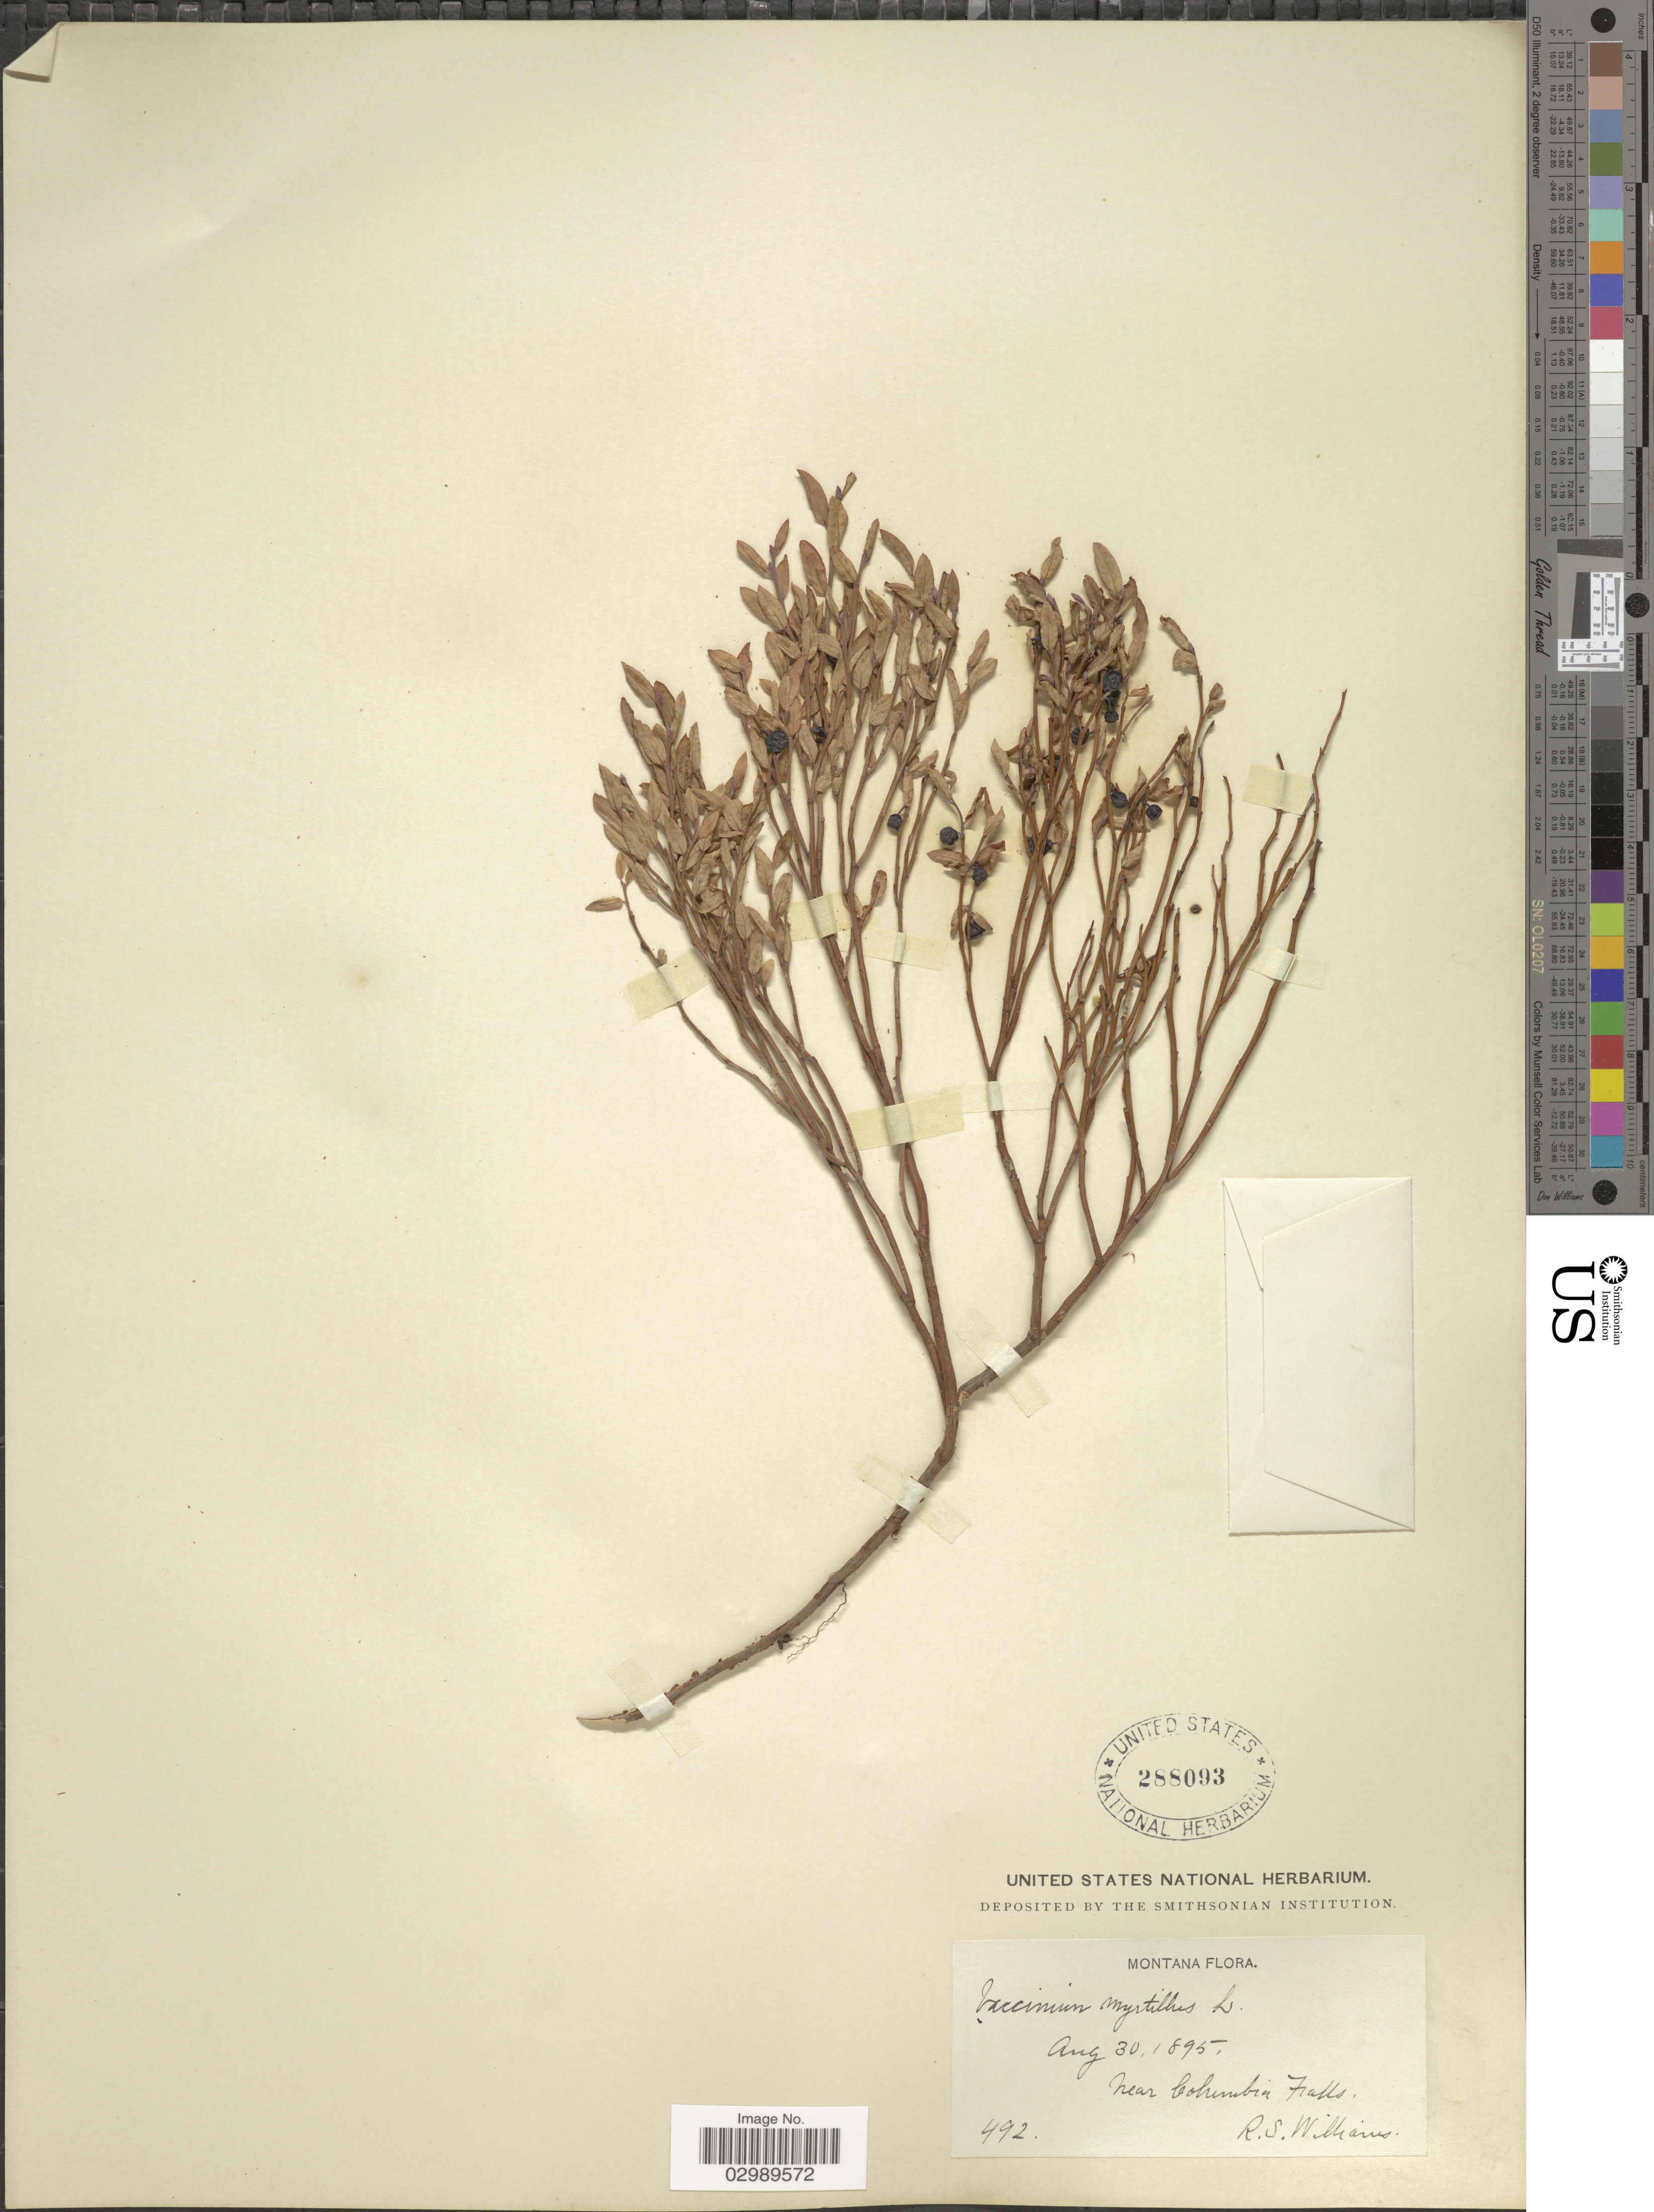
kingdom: Plantae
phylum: Tracheophyta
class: Magnoliopsida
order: Ericales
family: Ericaceae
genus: Vaccinium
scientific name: Vaccinium scoparium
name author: Leiberg ex Coville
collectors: R. S. Williams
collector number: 492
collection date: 1895-08-30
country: United States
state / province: Montana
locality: Near Columbia Falls.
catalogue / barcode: US 288093